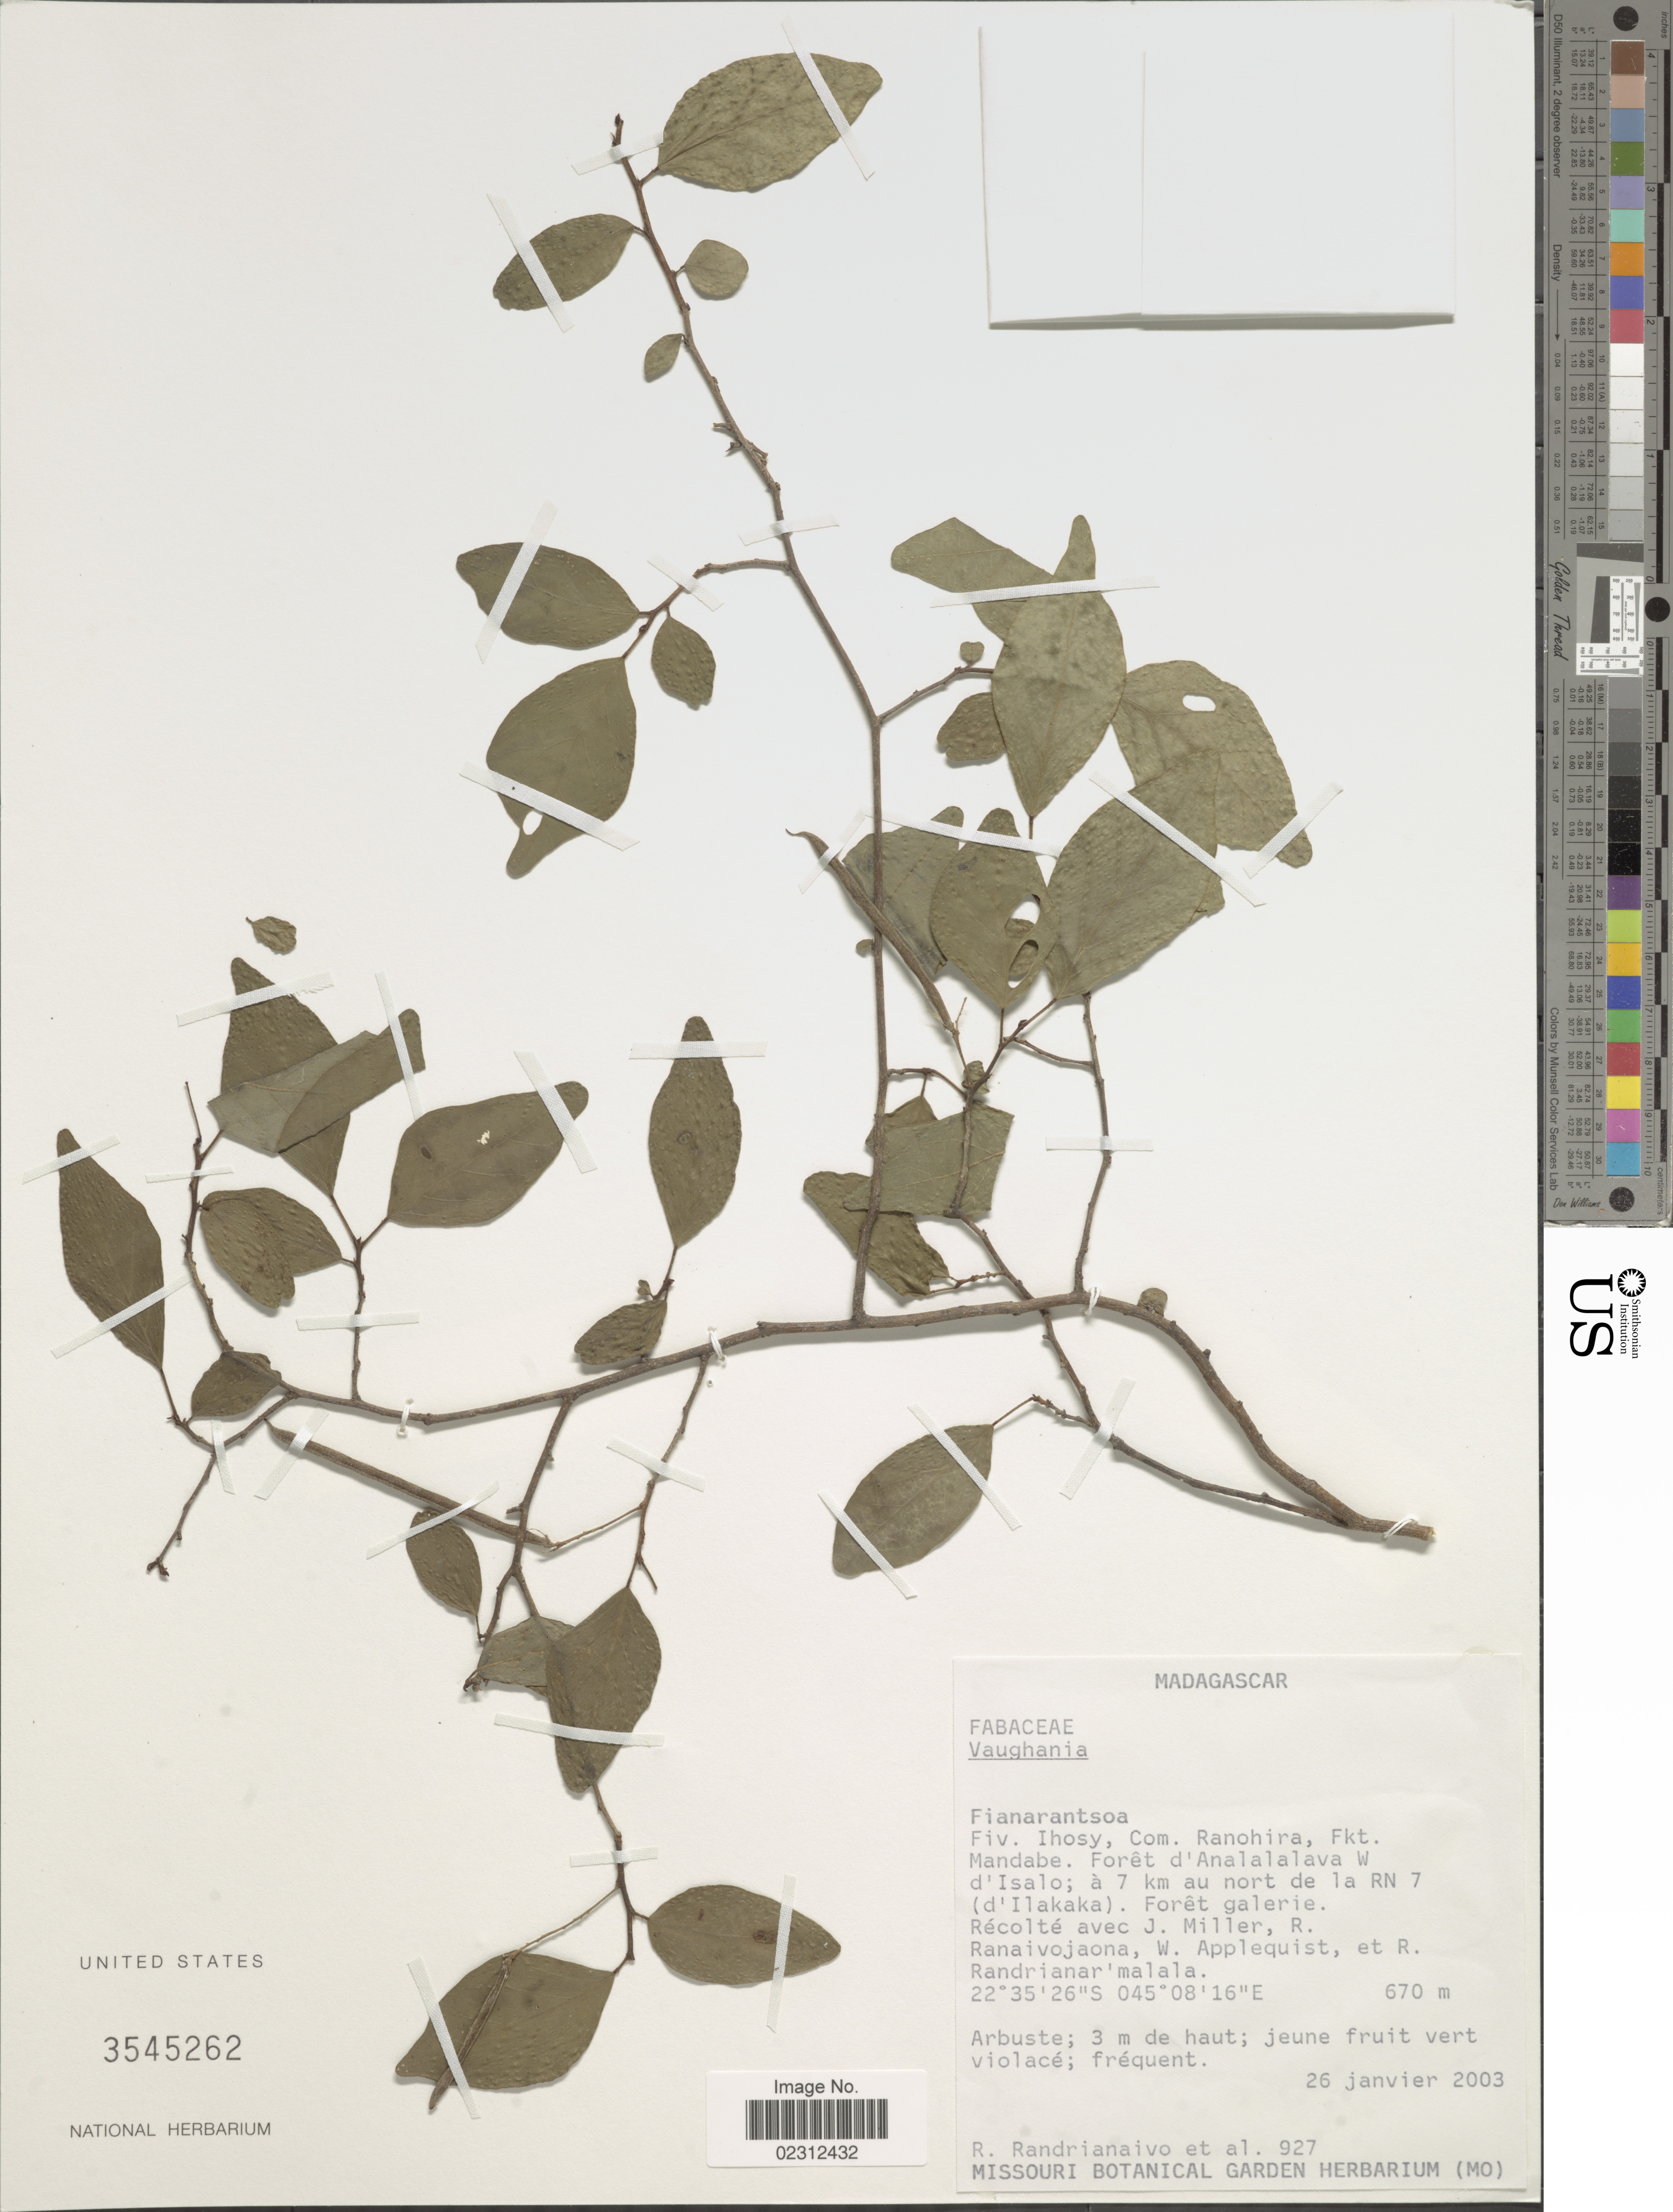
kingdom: Plantae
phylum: Tracheophyta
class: Magnoliopsida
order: Fabales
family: Fabaceae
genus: Indigofera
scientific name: Indigofera perrieri subsp. polymorpha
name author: (Du Puy et al.) Schrire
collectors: R. Randrianaivo & et al.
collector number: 927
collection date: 2003-01-26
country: Madagascar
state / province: Ihorombe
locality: Fiv. Ihosy, Com. Ranohira, Fkt. Mandabe. Foret d'Analalalava W d'Isalo; a 7 km au nort de la RN 7 (d'Ilakaka)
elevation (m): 670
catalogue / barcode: US 3545262